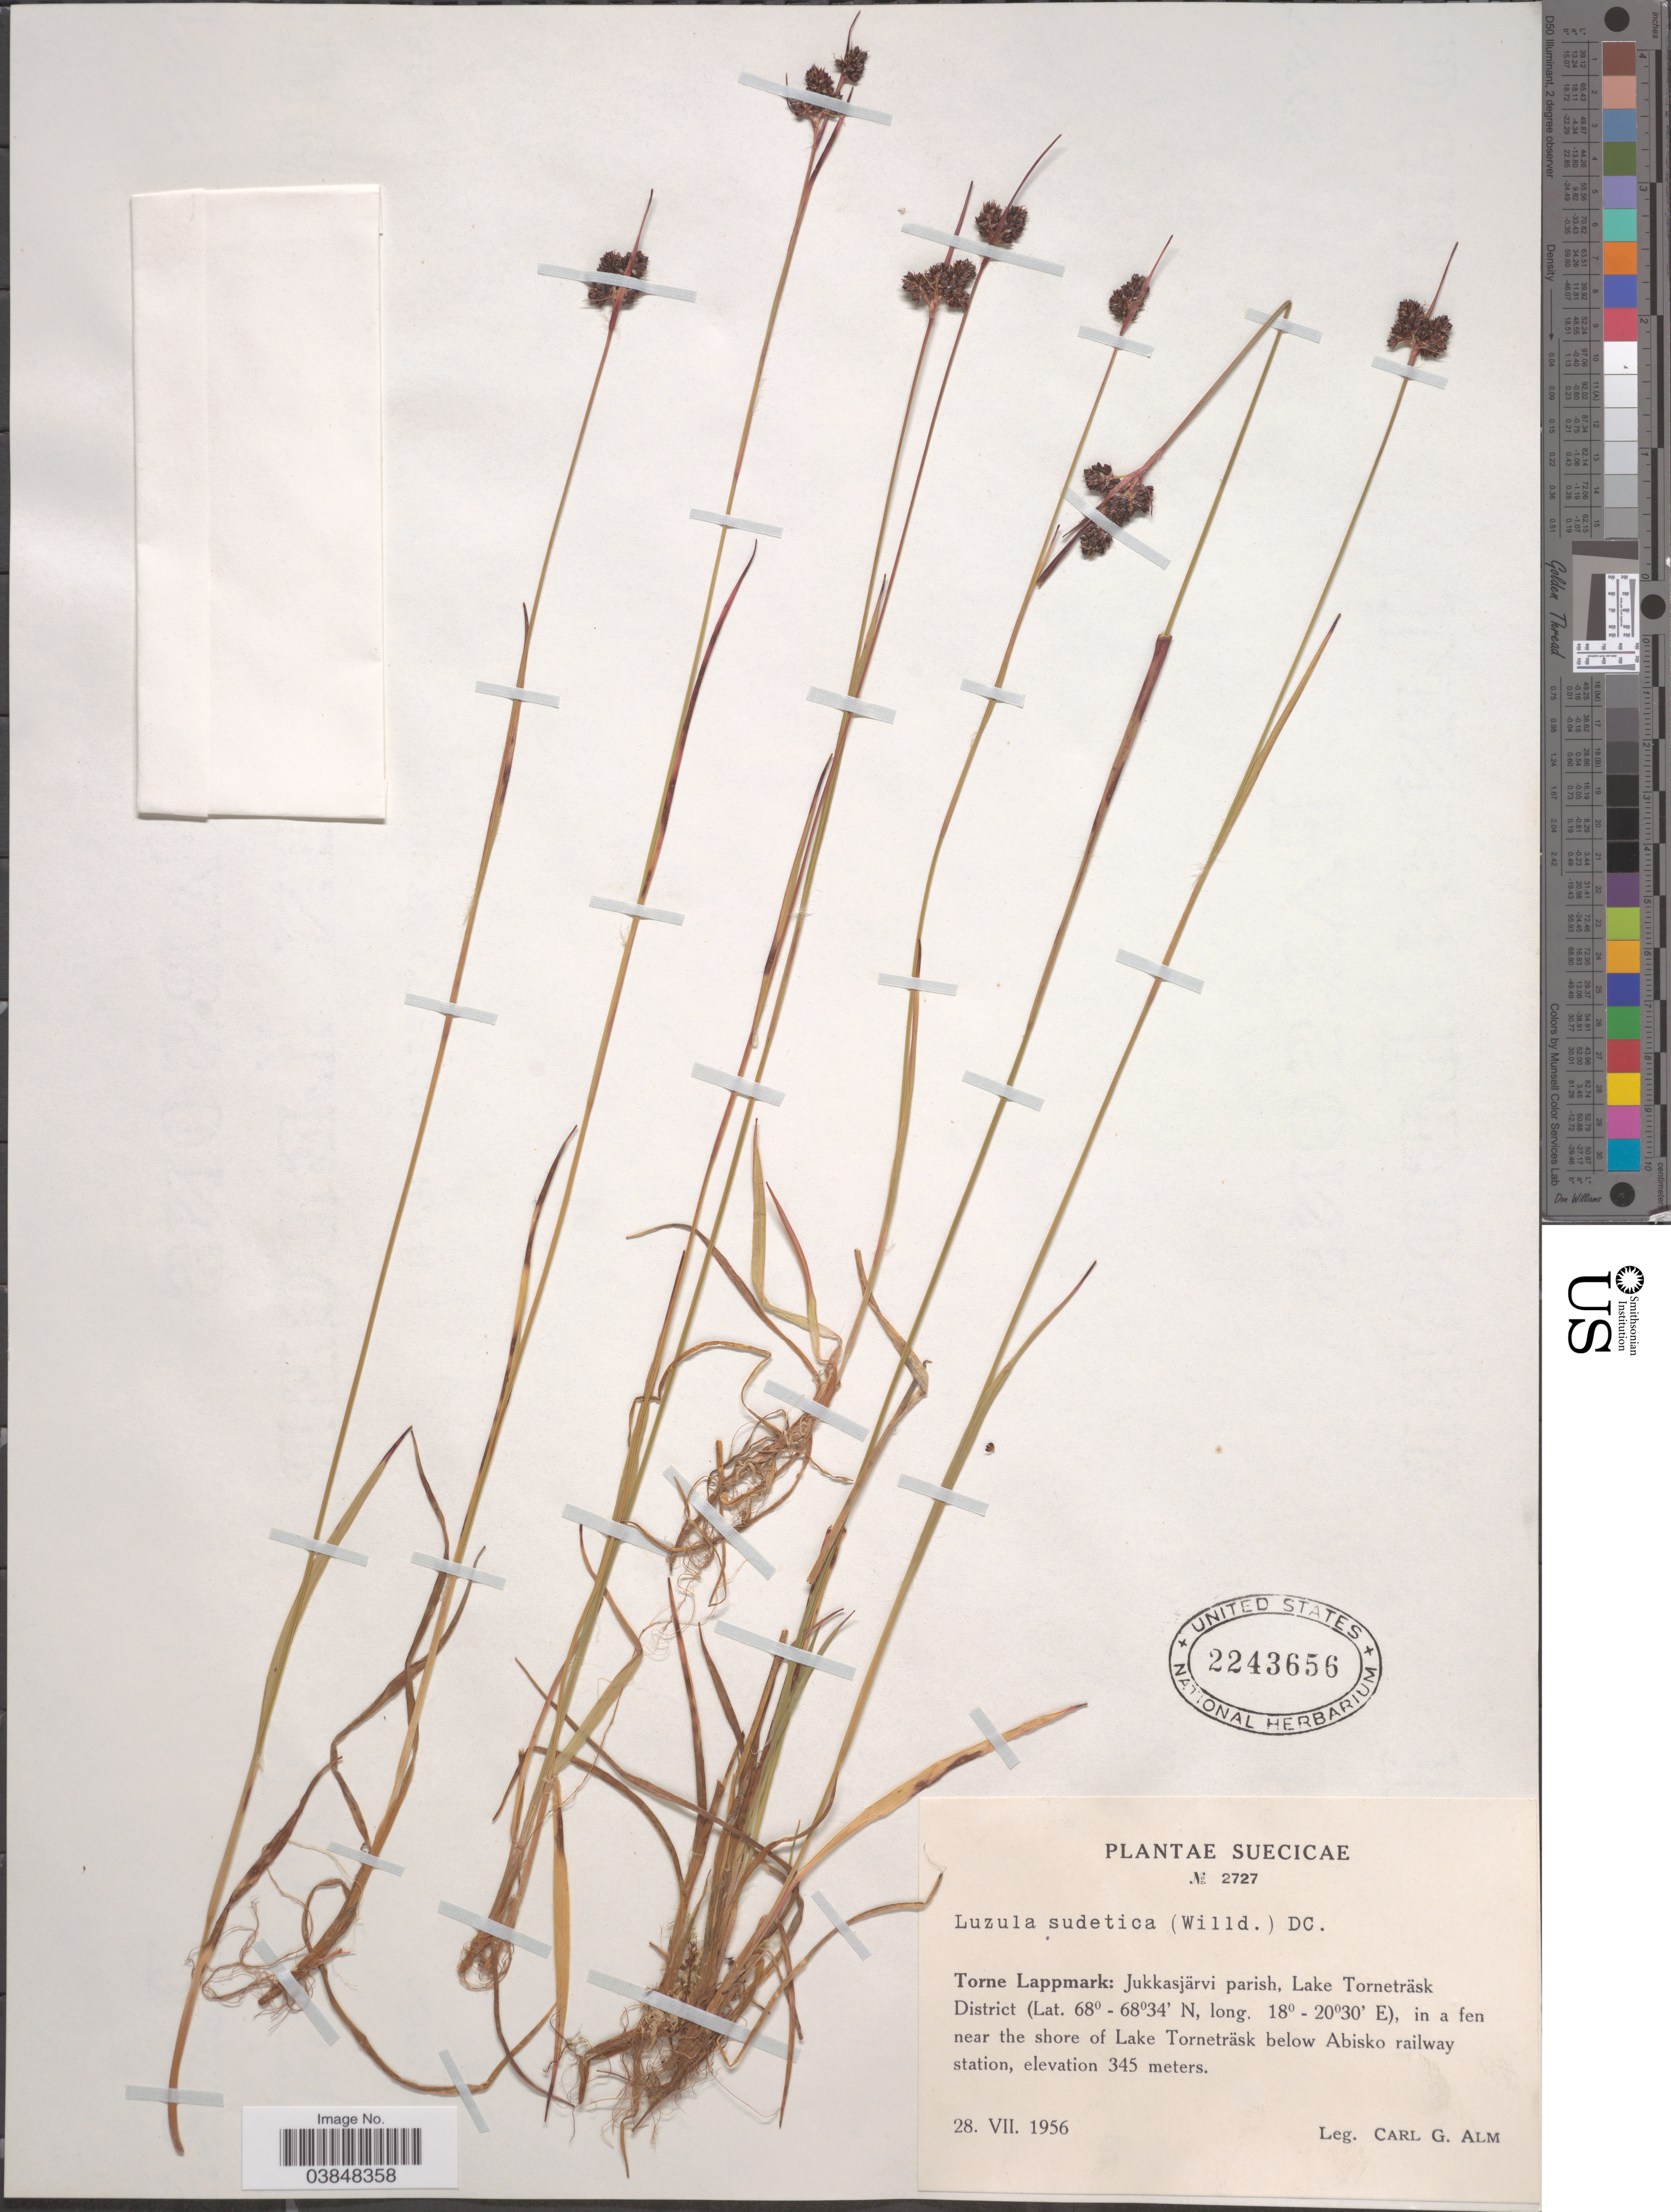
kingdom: Plantae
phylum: Tracheophyta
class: Liliopsida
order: Poales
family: Juncaceae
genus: Luzula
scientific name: Luzula sudetica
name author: (Willd.) Schult.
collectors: C. G. Alm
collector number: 2727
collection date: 1956-07-28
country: Sweden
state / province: Norrbotten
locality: Torne Lappmark: Jukkasjärvi parish, Lake Torneträsk District., in a fen near the shore of Lake Torneträsk below Abisko railway station.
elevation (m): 345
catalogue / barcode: US 2243656